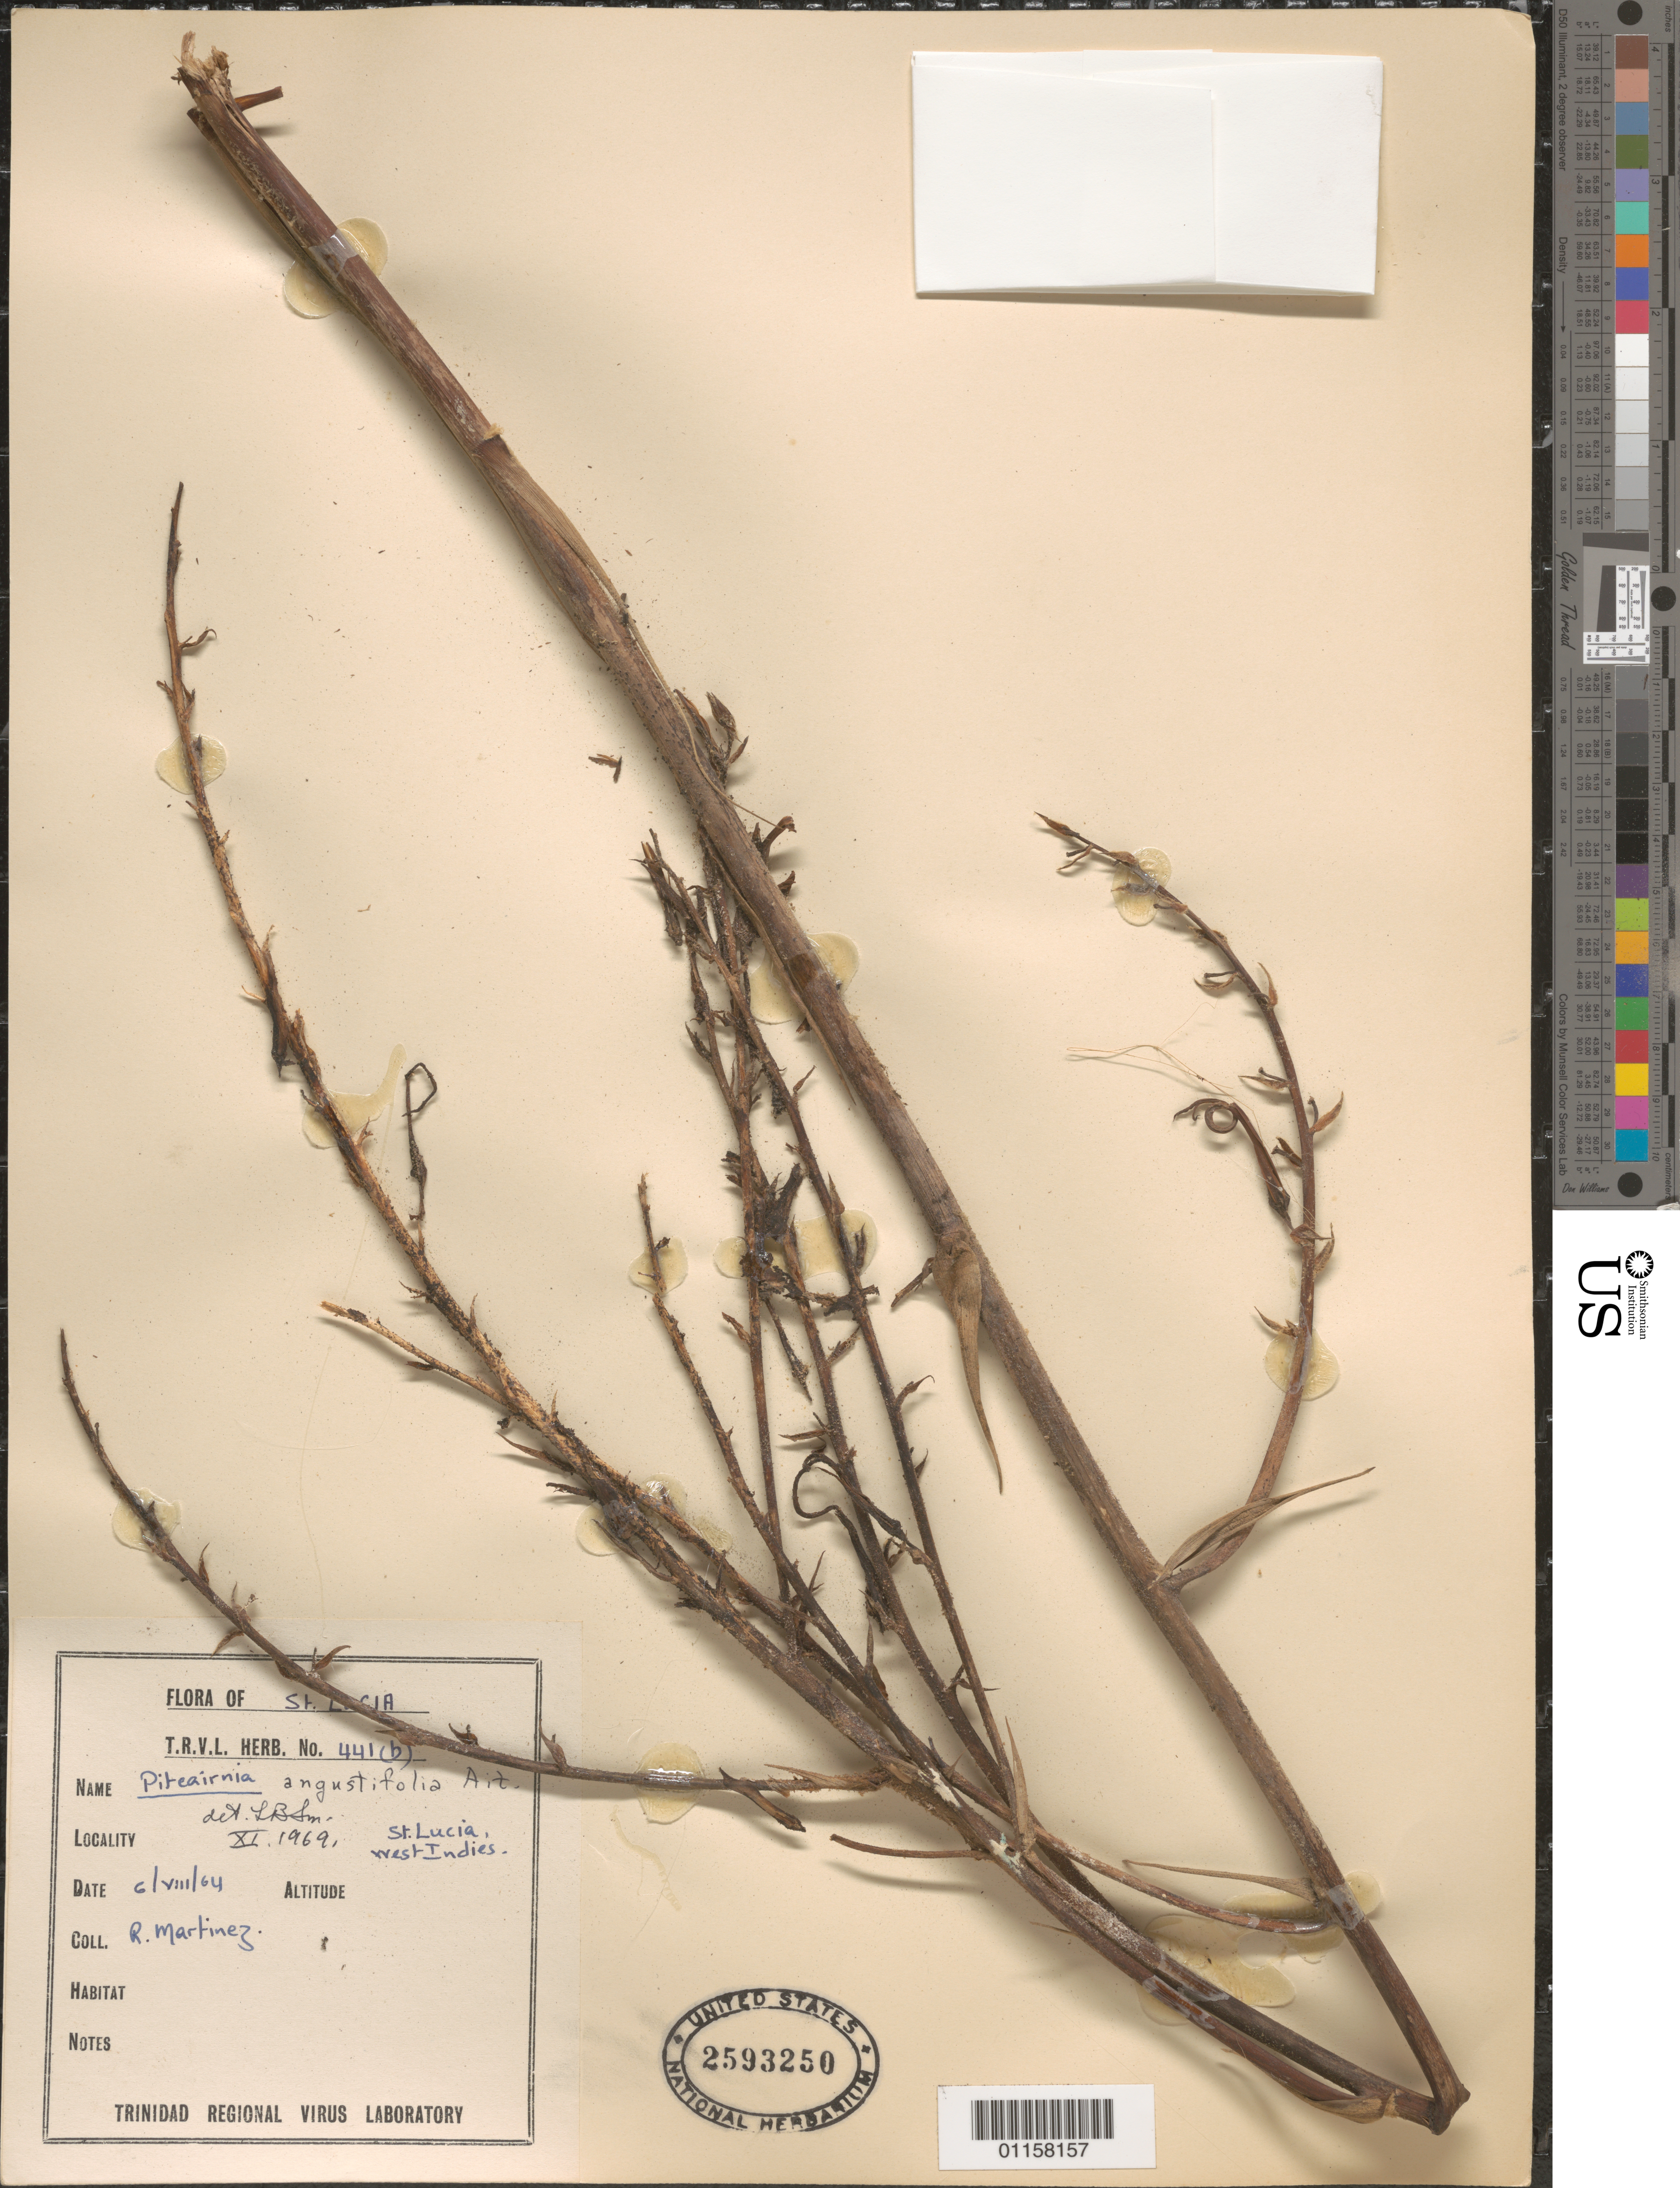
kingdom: Plantae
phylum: Tracheophyta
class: Liliopsida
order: Poales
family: Bromeliaceae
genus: Pitcairnia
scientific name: Pitcairnia angustifolia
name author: Sol. ex Aiton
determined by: Smith, Lyman B., (US), NMNH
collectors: R. Martinez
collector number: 441 (b)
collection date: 1964-08-06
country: St. Lucia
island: St. Lucia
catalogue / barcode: US 2593250